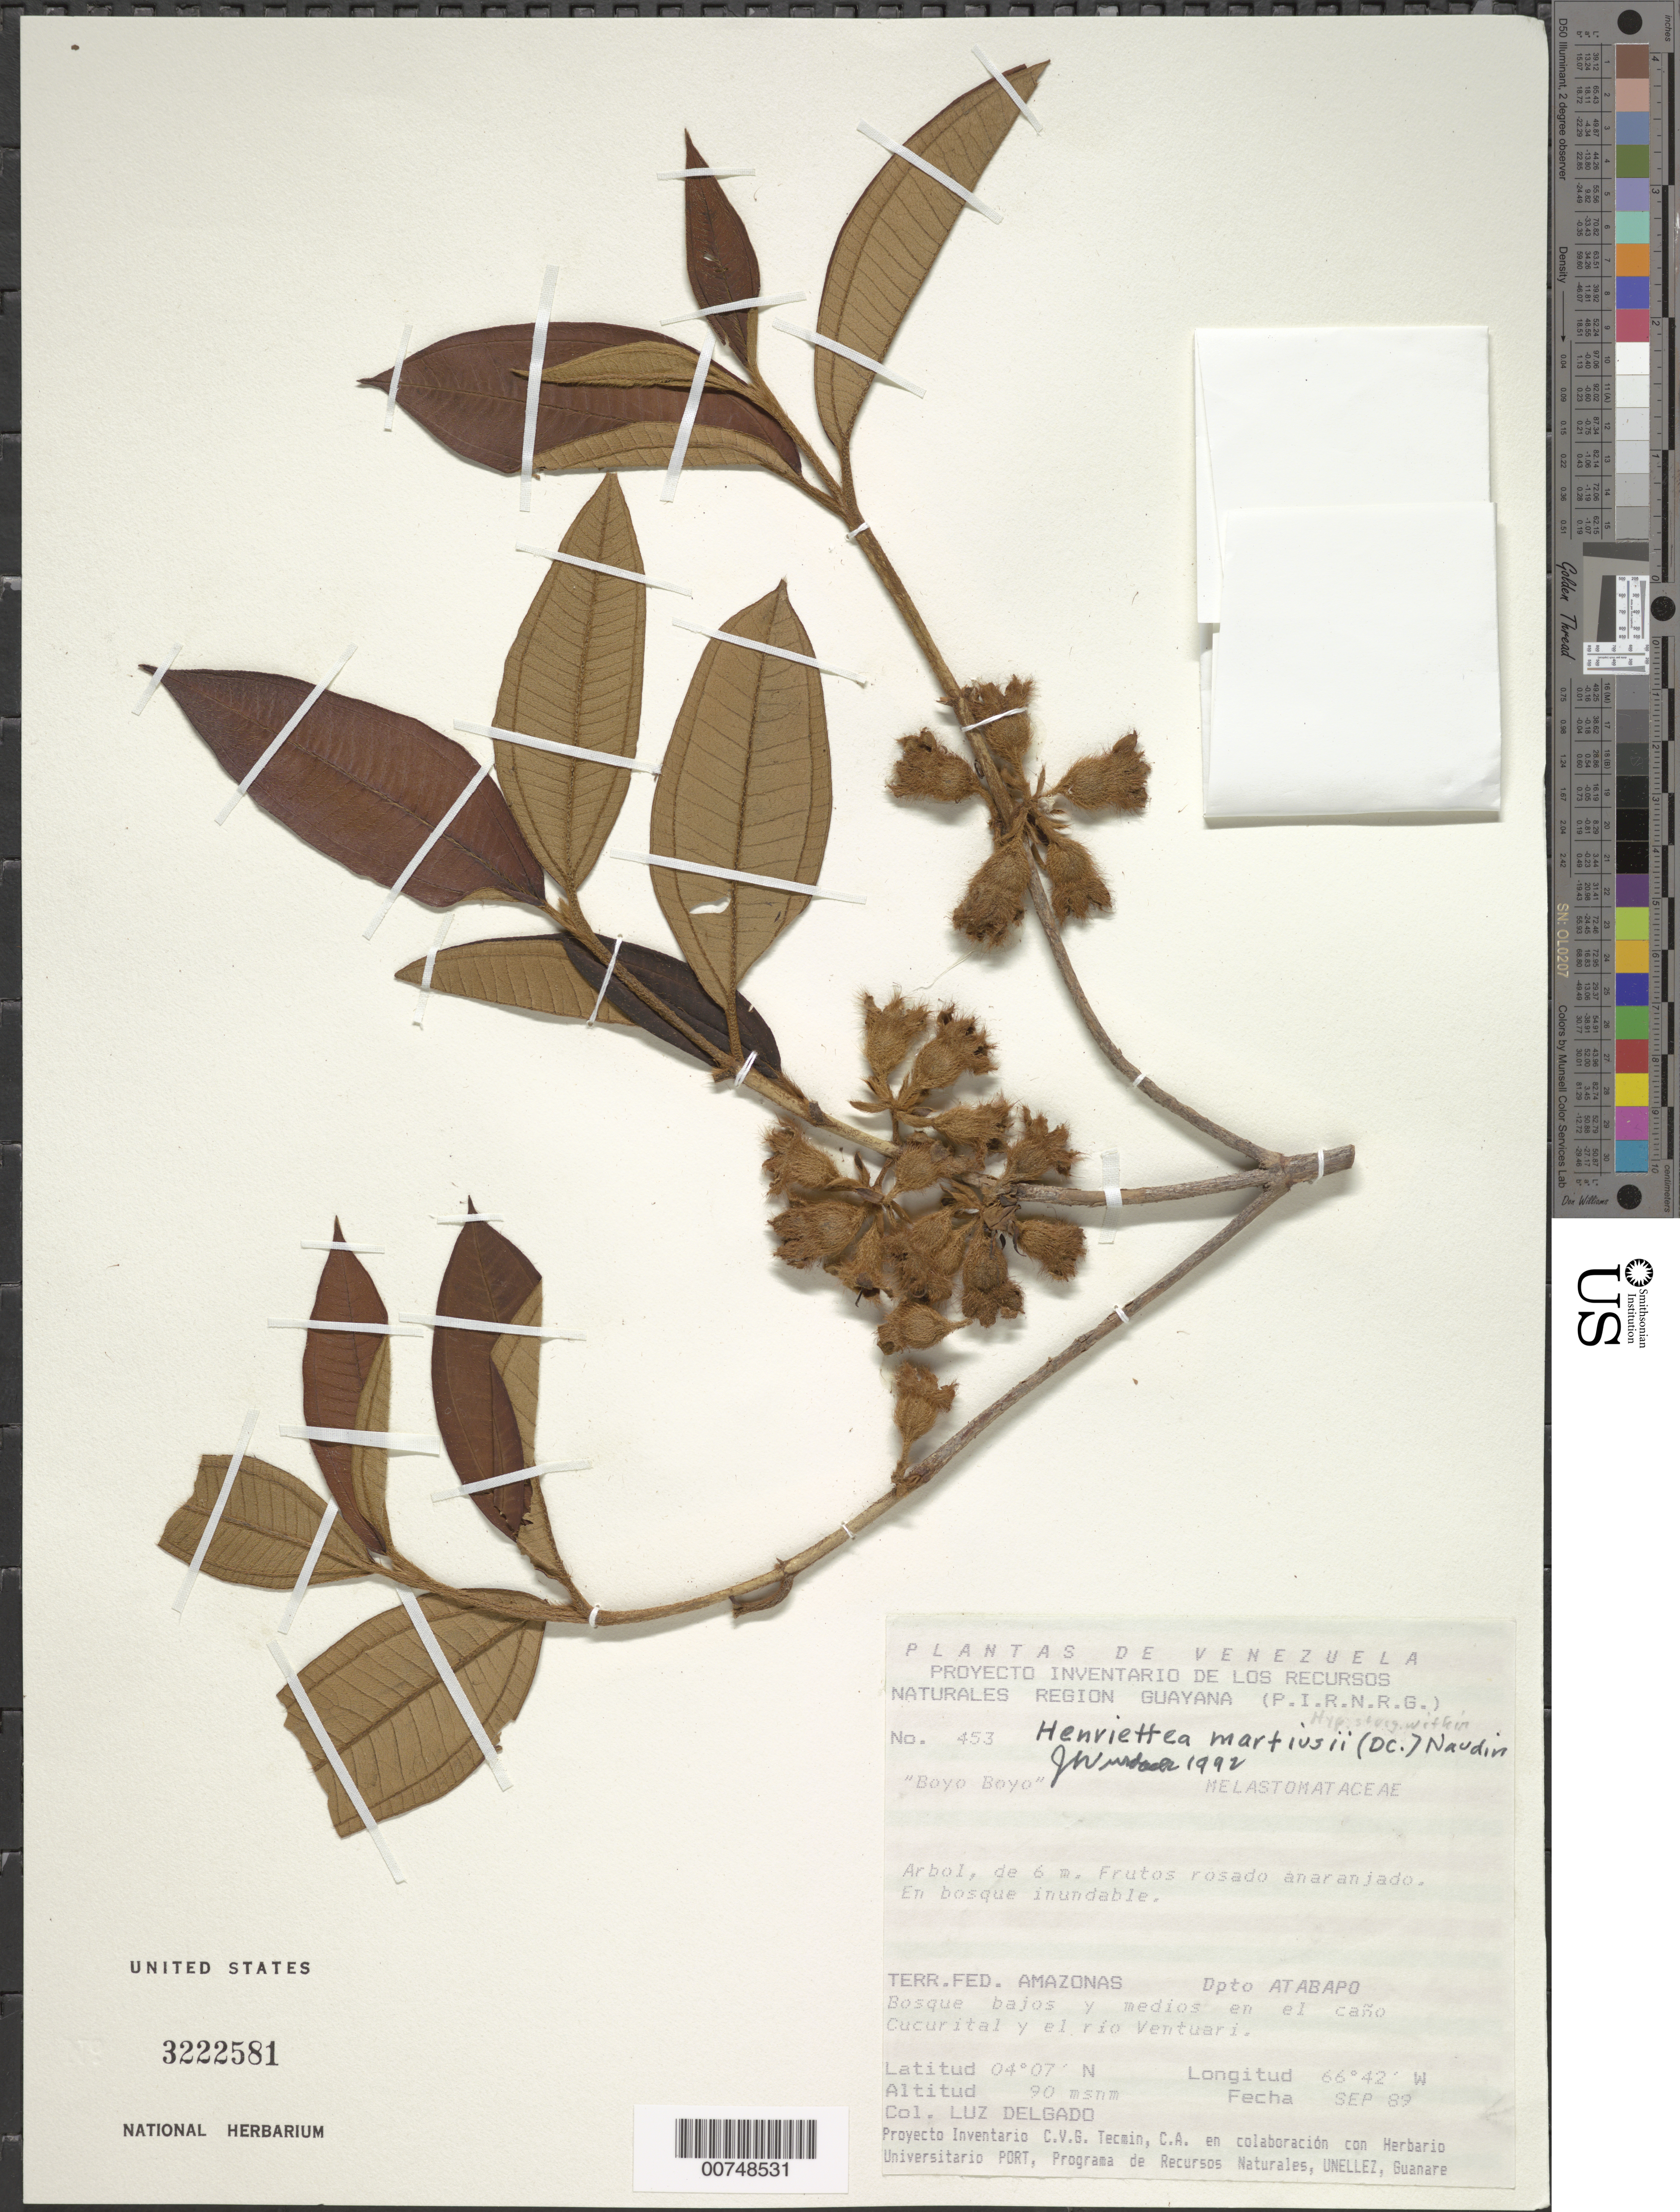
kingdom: Plantae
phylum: Tracheophyta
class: Magnoliopsida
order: Myrtales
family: Melastomataceae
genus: Henriettea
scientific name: Henriettea martiusii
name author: (DC.) Naudin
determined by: Wurdack, John J., (US), US (UNITED STATES)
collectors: L. Delgado V.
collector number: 453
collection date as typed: Sep-89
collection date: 1989-09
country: Venezuela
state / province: Amazonas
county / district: Atabapo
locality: Caño Cucurital y Río Ventuari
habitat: Bosque bajos y medios; bosque inundable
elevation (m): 90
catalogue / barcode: US 3222581